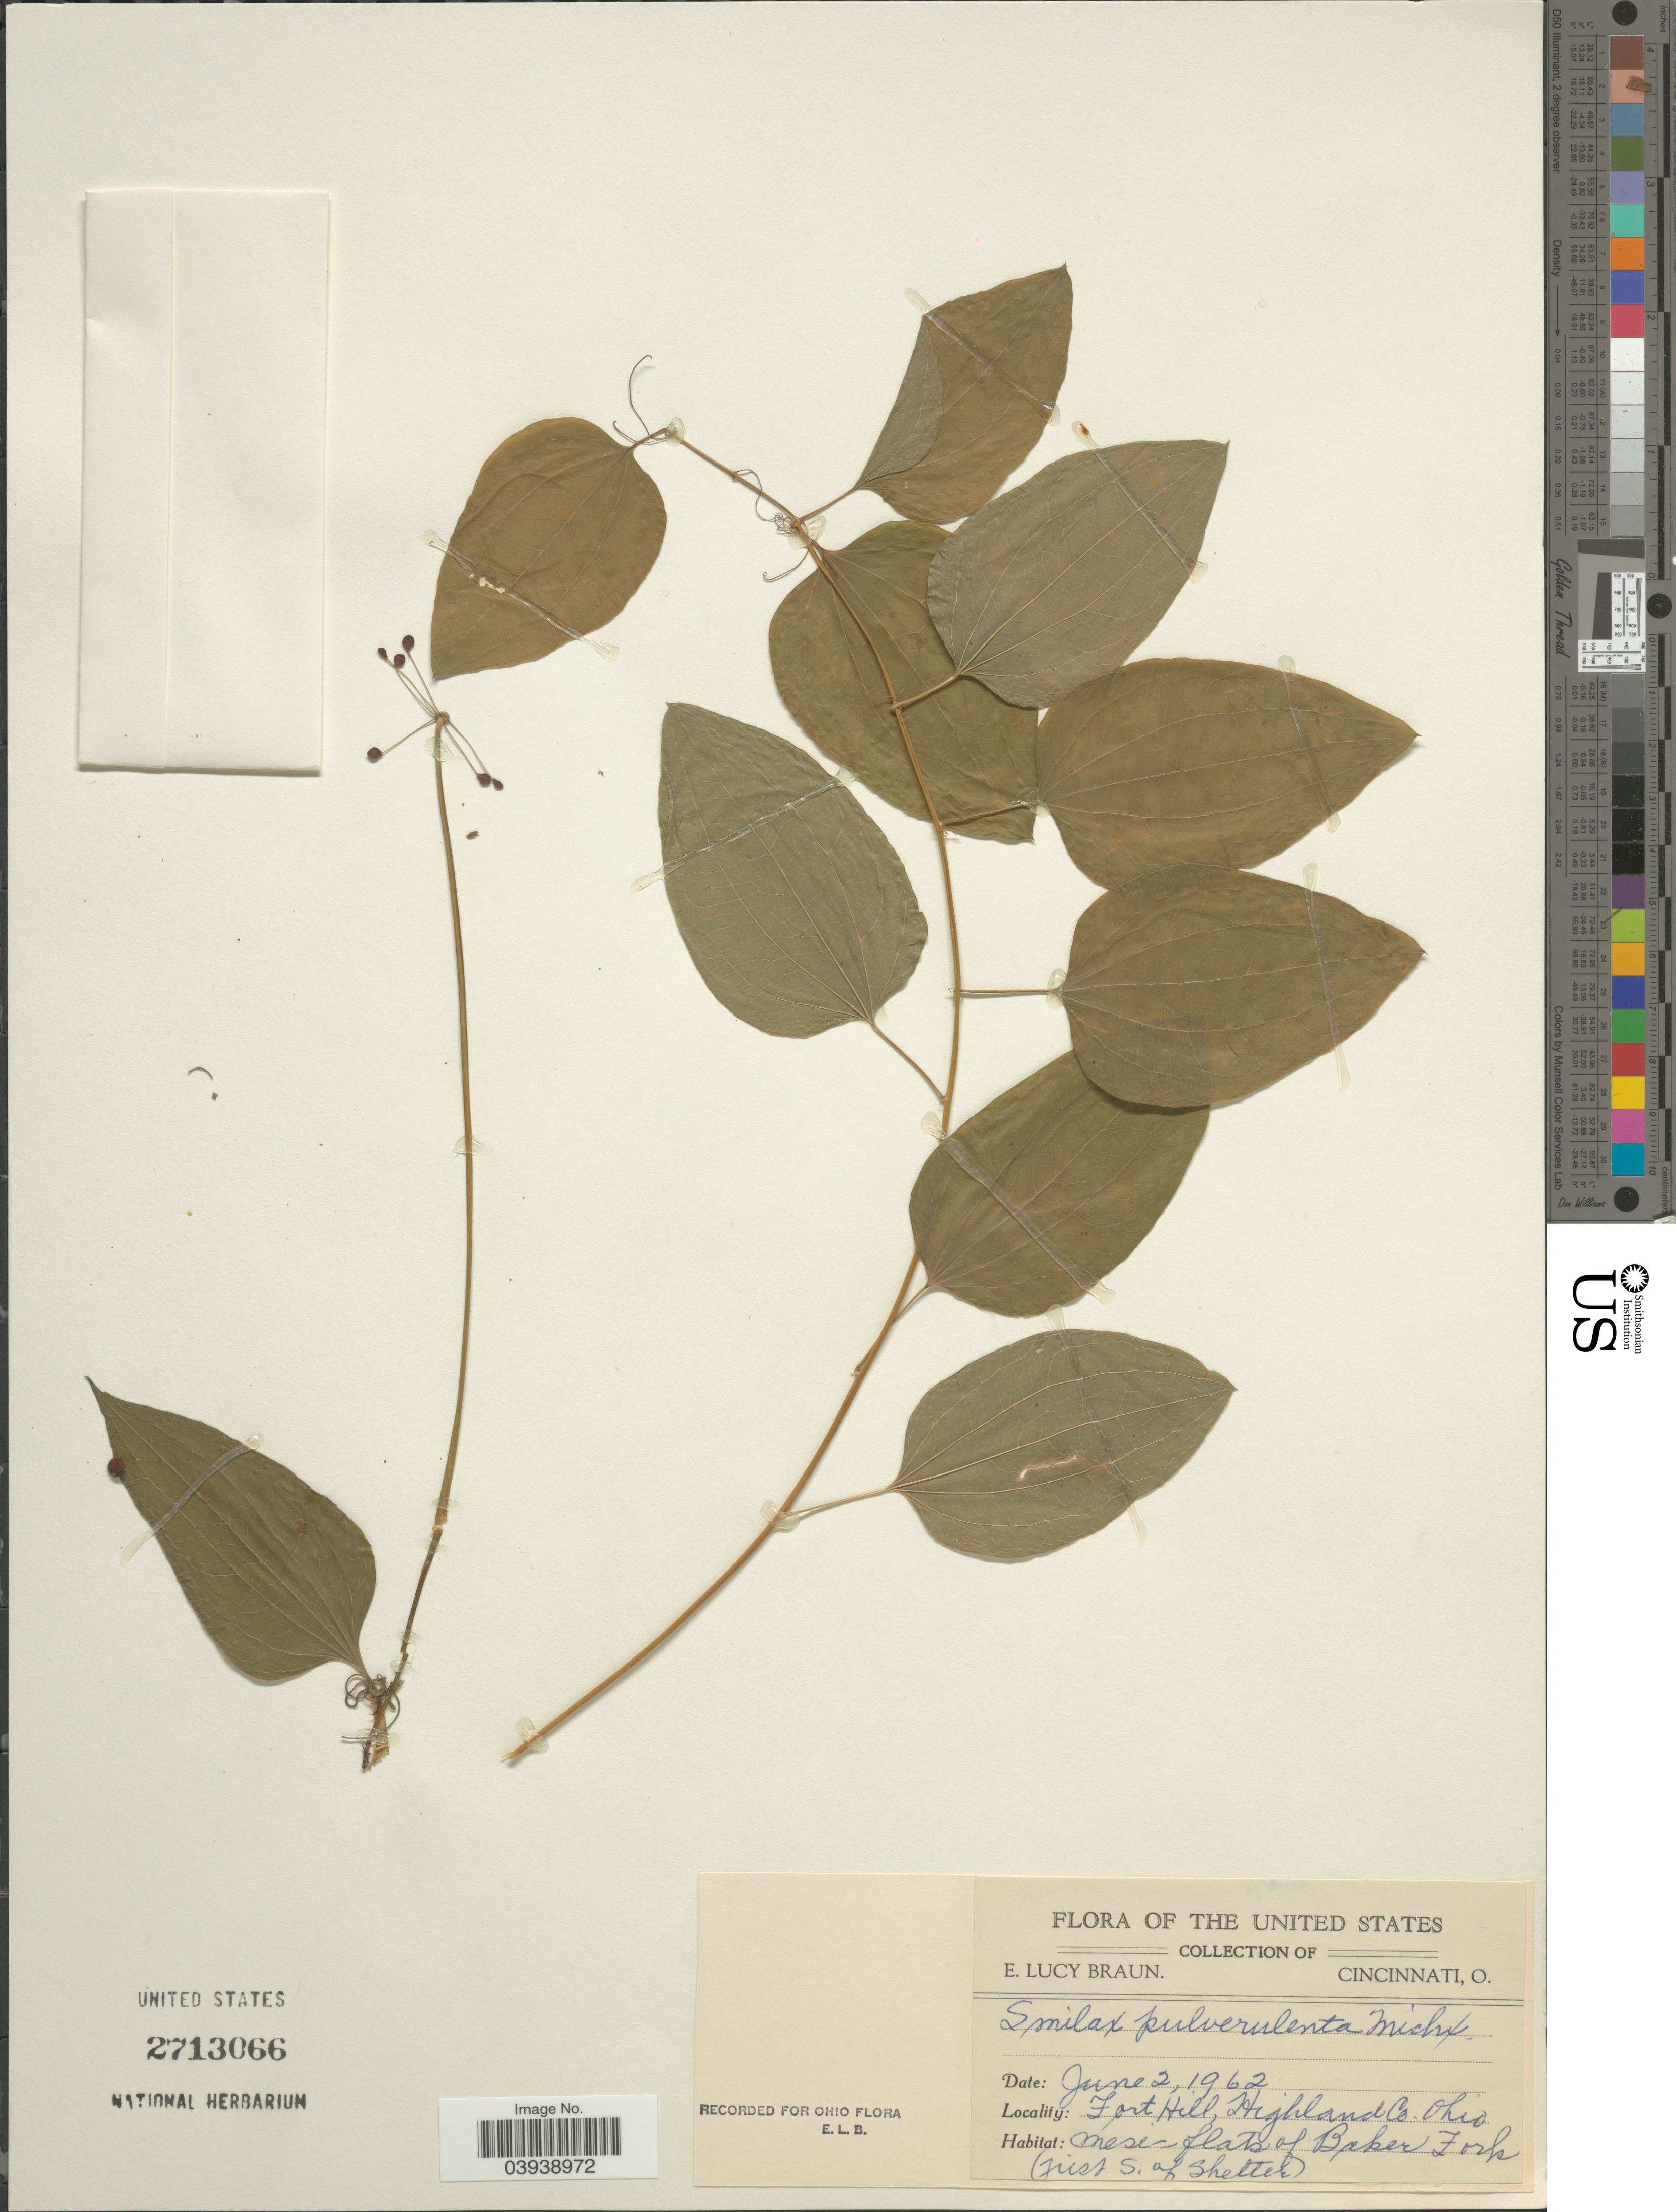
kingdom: Plantae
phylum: Tracheophyta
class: Liliopsida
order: Liliales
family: Smilacaceae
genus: Smilax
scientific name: Smilax pulverulenta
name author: Michx.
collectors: E. L. Braun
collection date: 1962-06-02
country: United States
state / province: Ohio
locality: Fort Hill, Highland Co. Mesic flats of Baker Fork (Just S. of Shelter).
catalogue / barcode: US 2713066